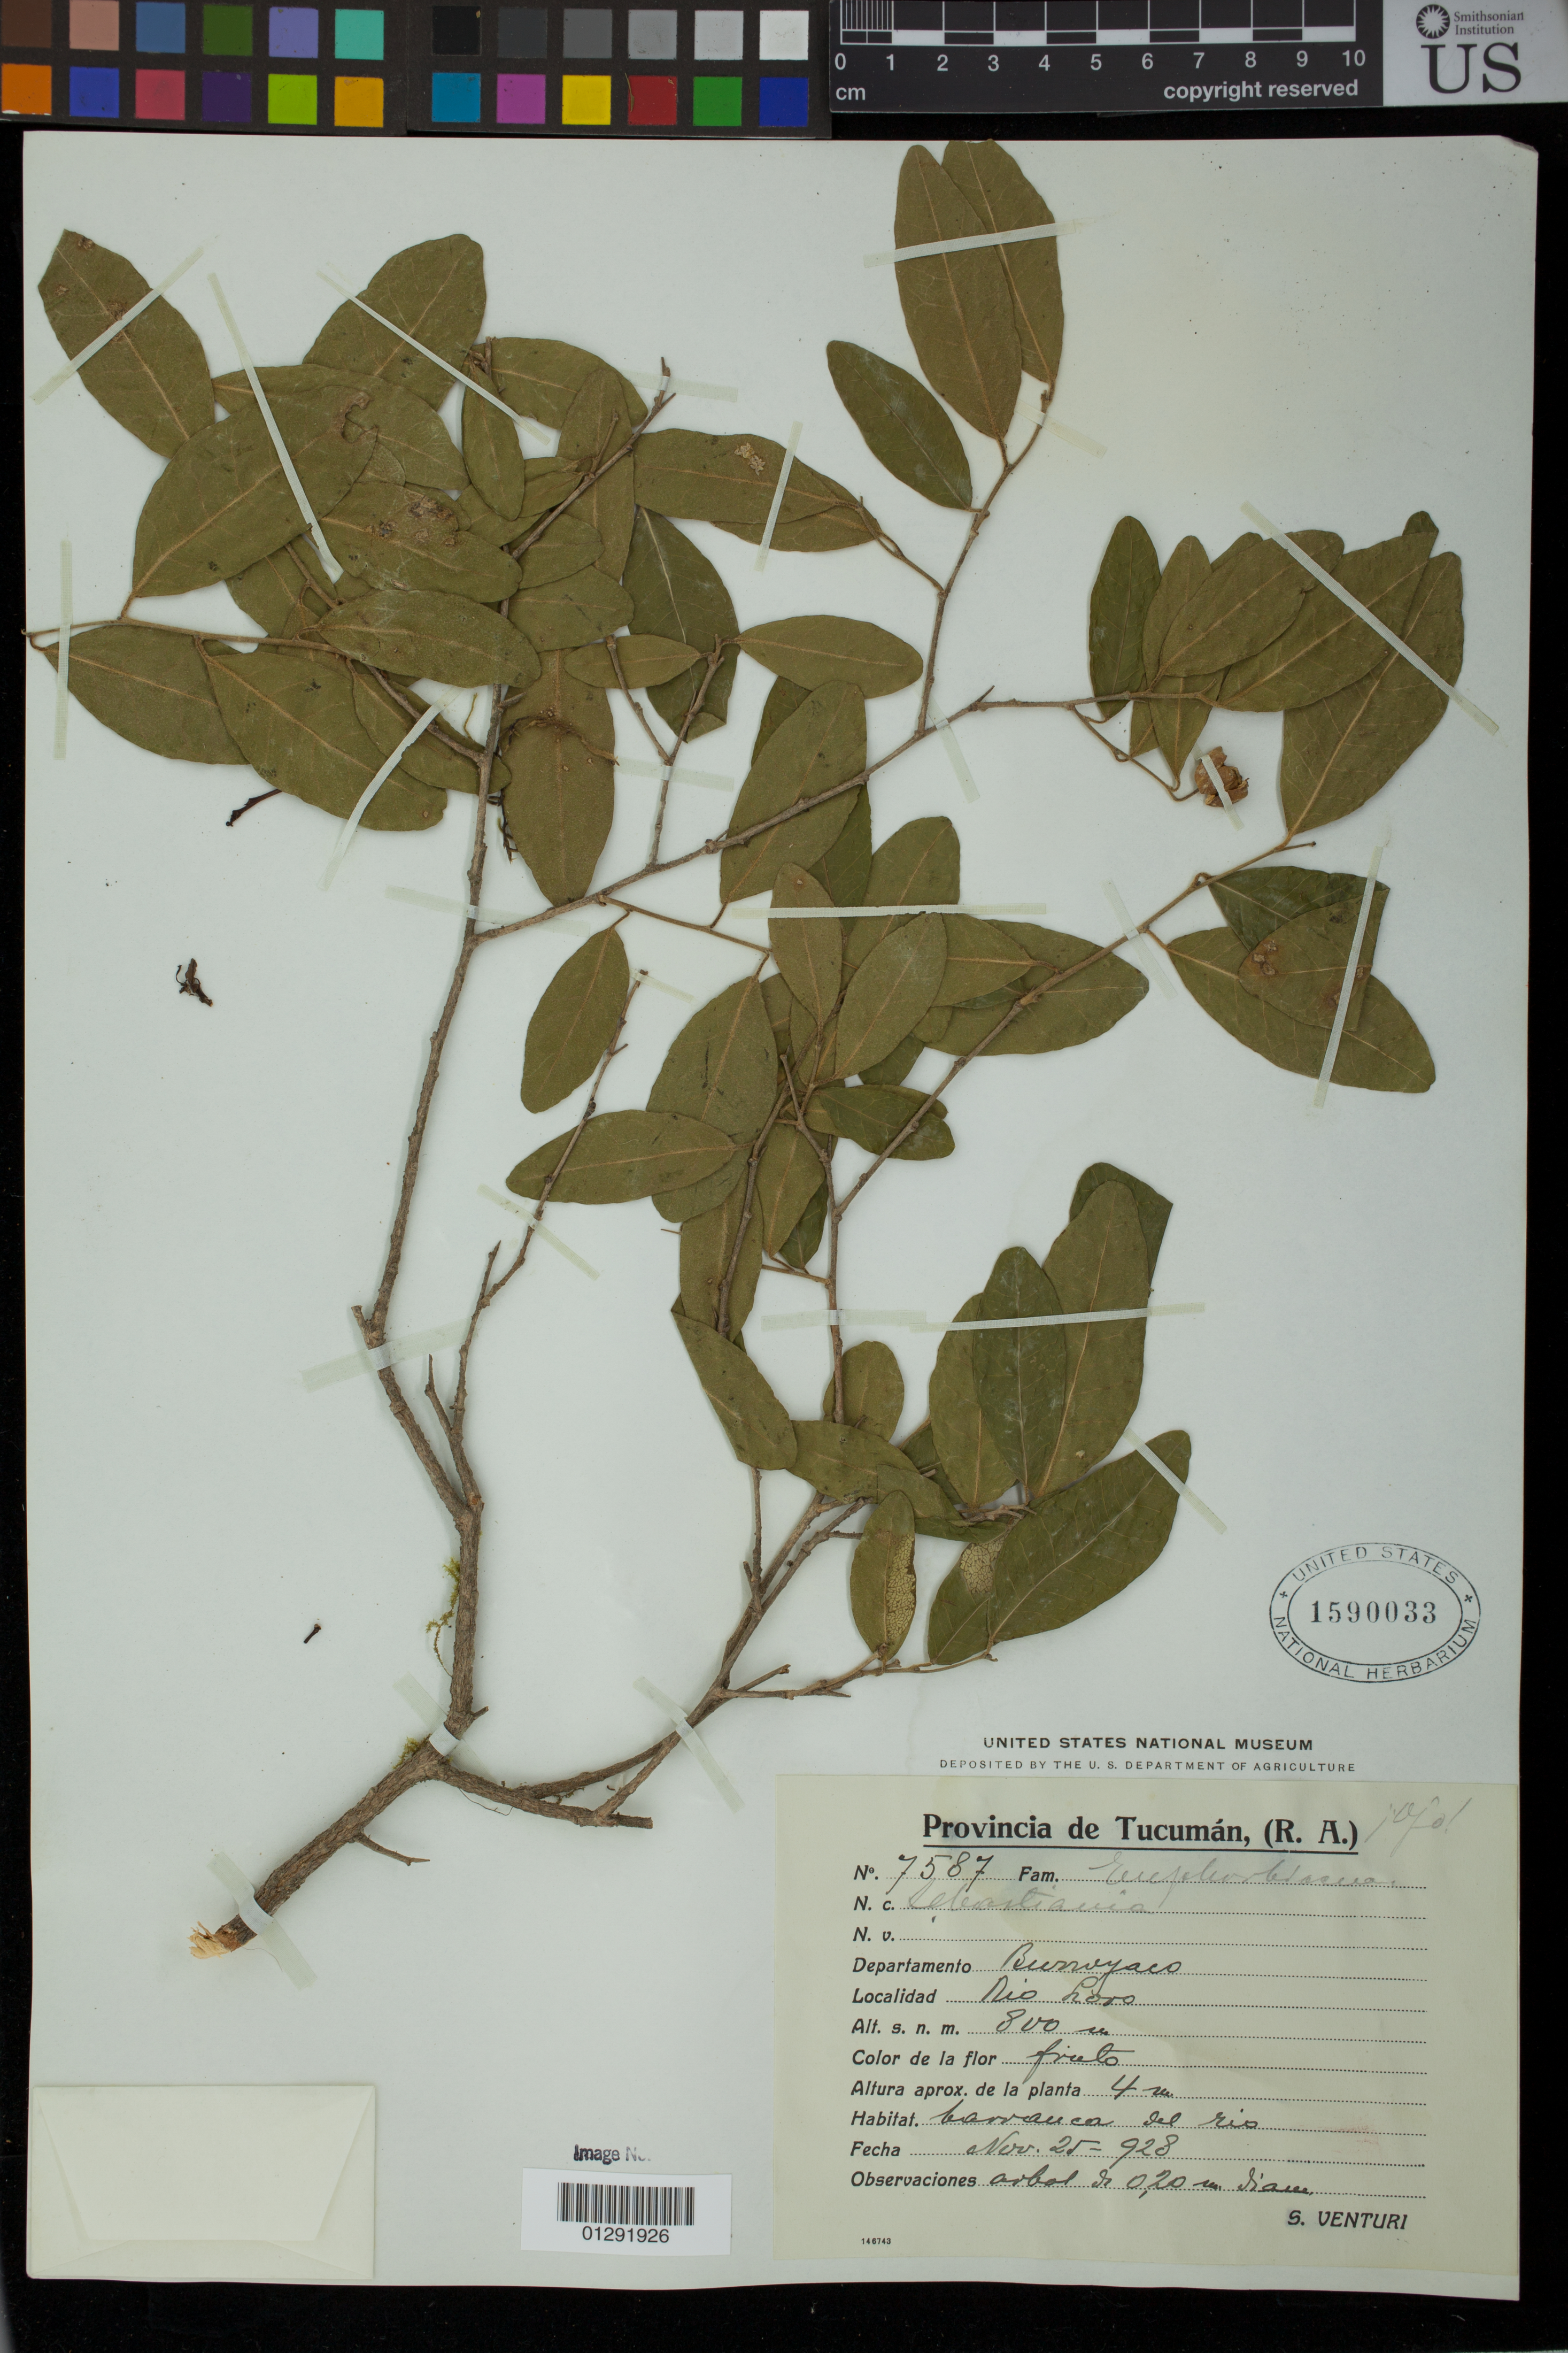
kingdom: Plantae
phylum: Tracheophyta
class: Magnoliopsida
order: Malpighiales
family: Euphorbiaceae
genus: Sebastiania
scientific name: Sebastiania sp.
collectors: S. Venturi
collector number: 7587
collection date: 1928-11-25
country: Argentina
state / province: Tucuman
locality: Burruyacu, Rio Loro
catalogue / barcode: US 1590033